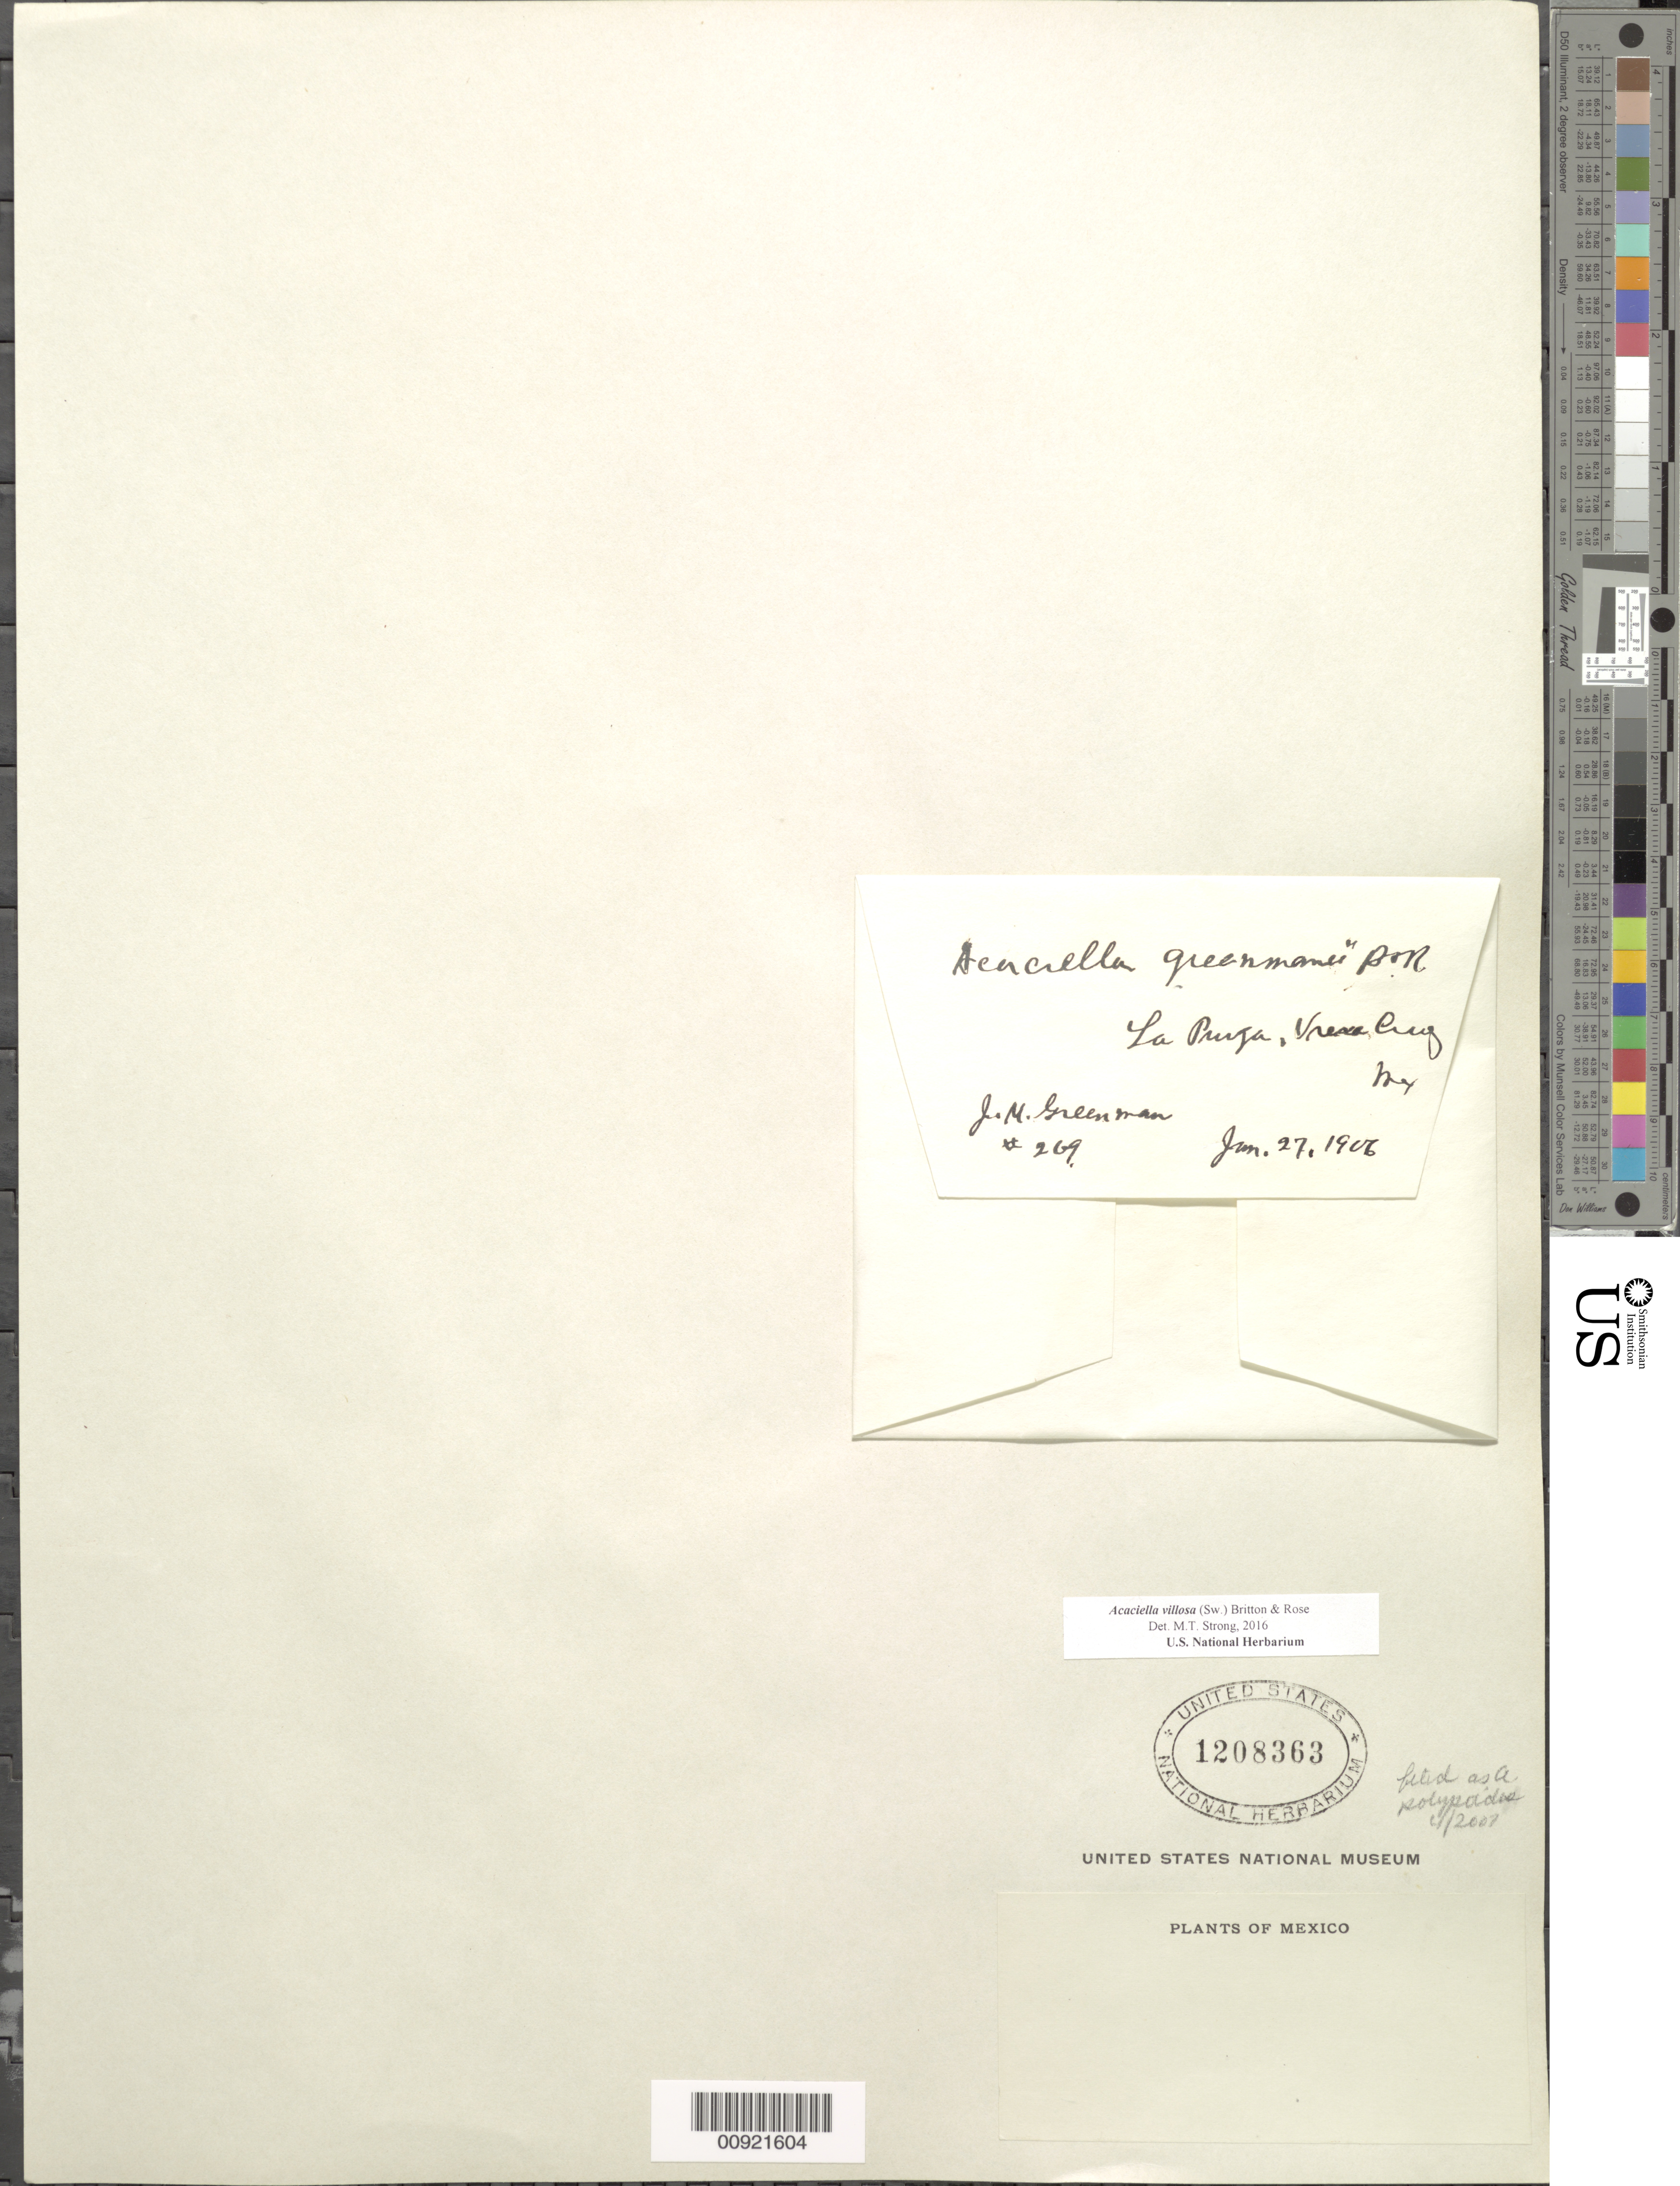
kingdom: Plantae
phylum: Tracheophyta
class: Magnoliopsida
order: Fabales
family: Fabaceae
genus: Acaciella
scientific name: Acaciella villosa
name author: (Sw.) Britton & Rose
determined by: Strong, M. T., (US), Smithsonian Institution - National Museum of Natural History (UNITED STATES)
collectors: J. M. Greenman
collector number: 269 or 209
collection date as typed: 27 Jan 1906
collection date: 1906-01-27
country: Mexico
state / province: Veracruz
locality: La Purga, Veracruz.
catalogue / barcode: US 1208363